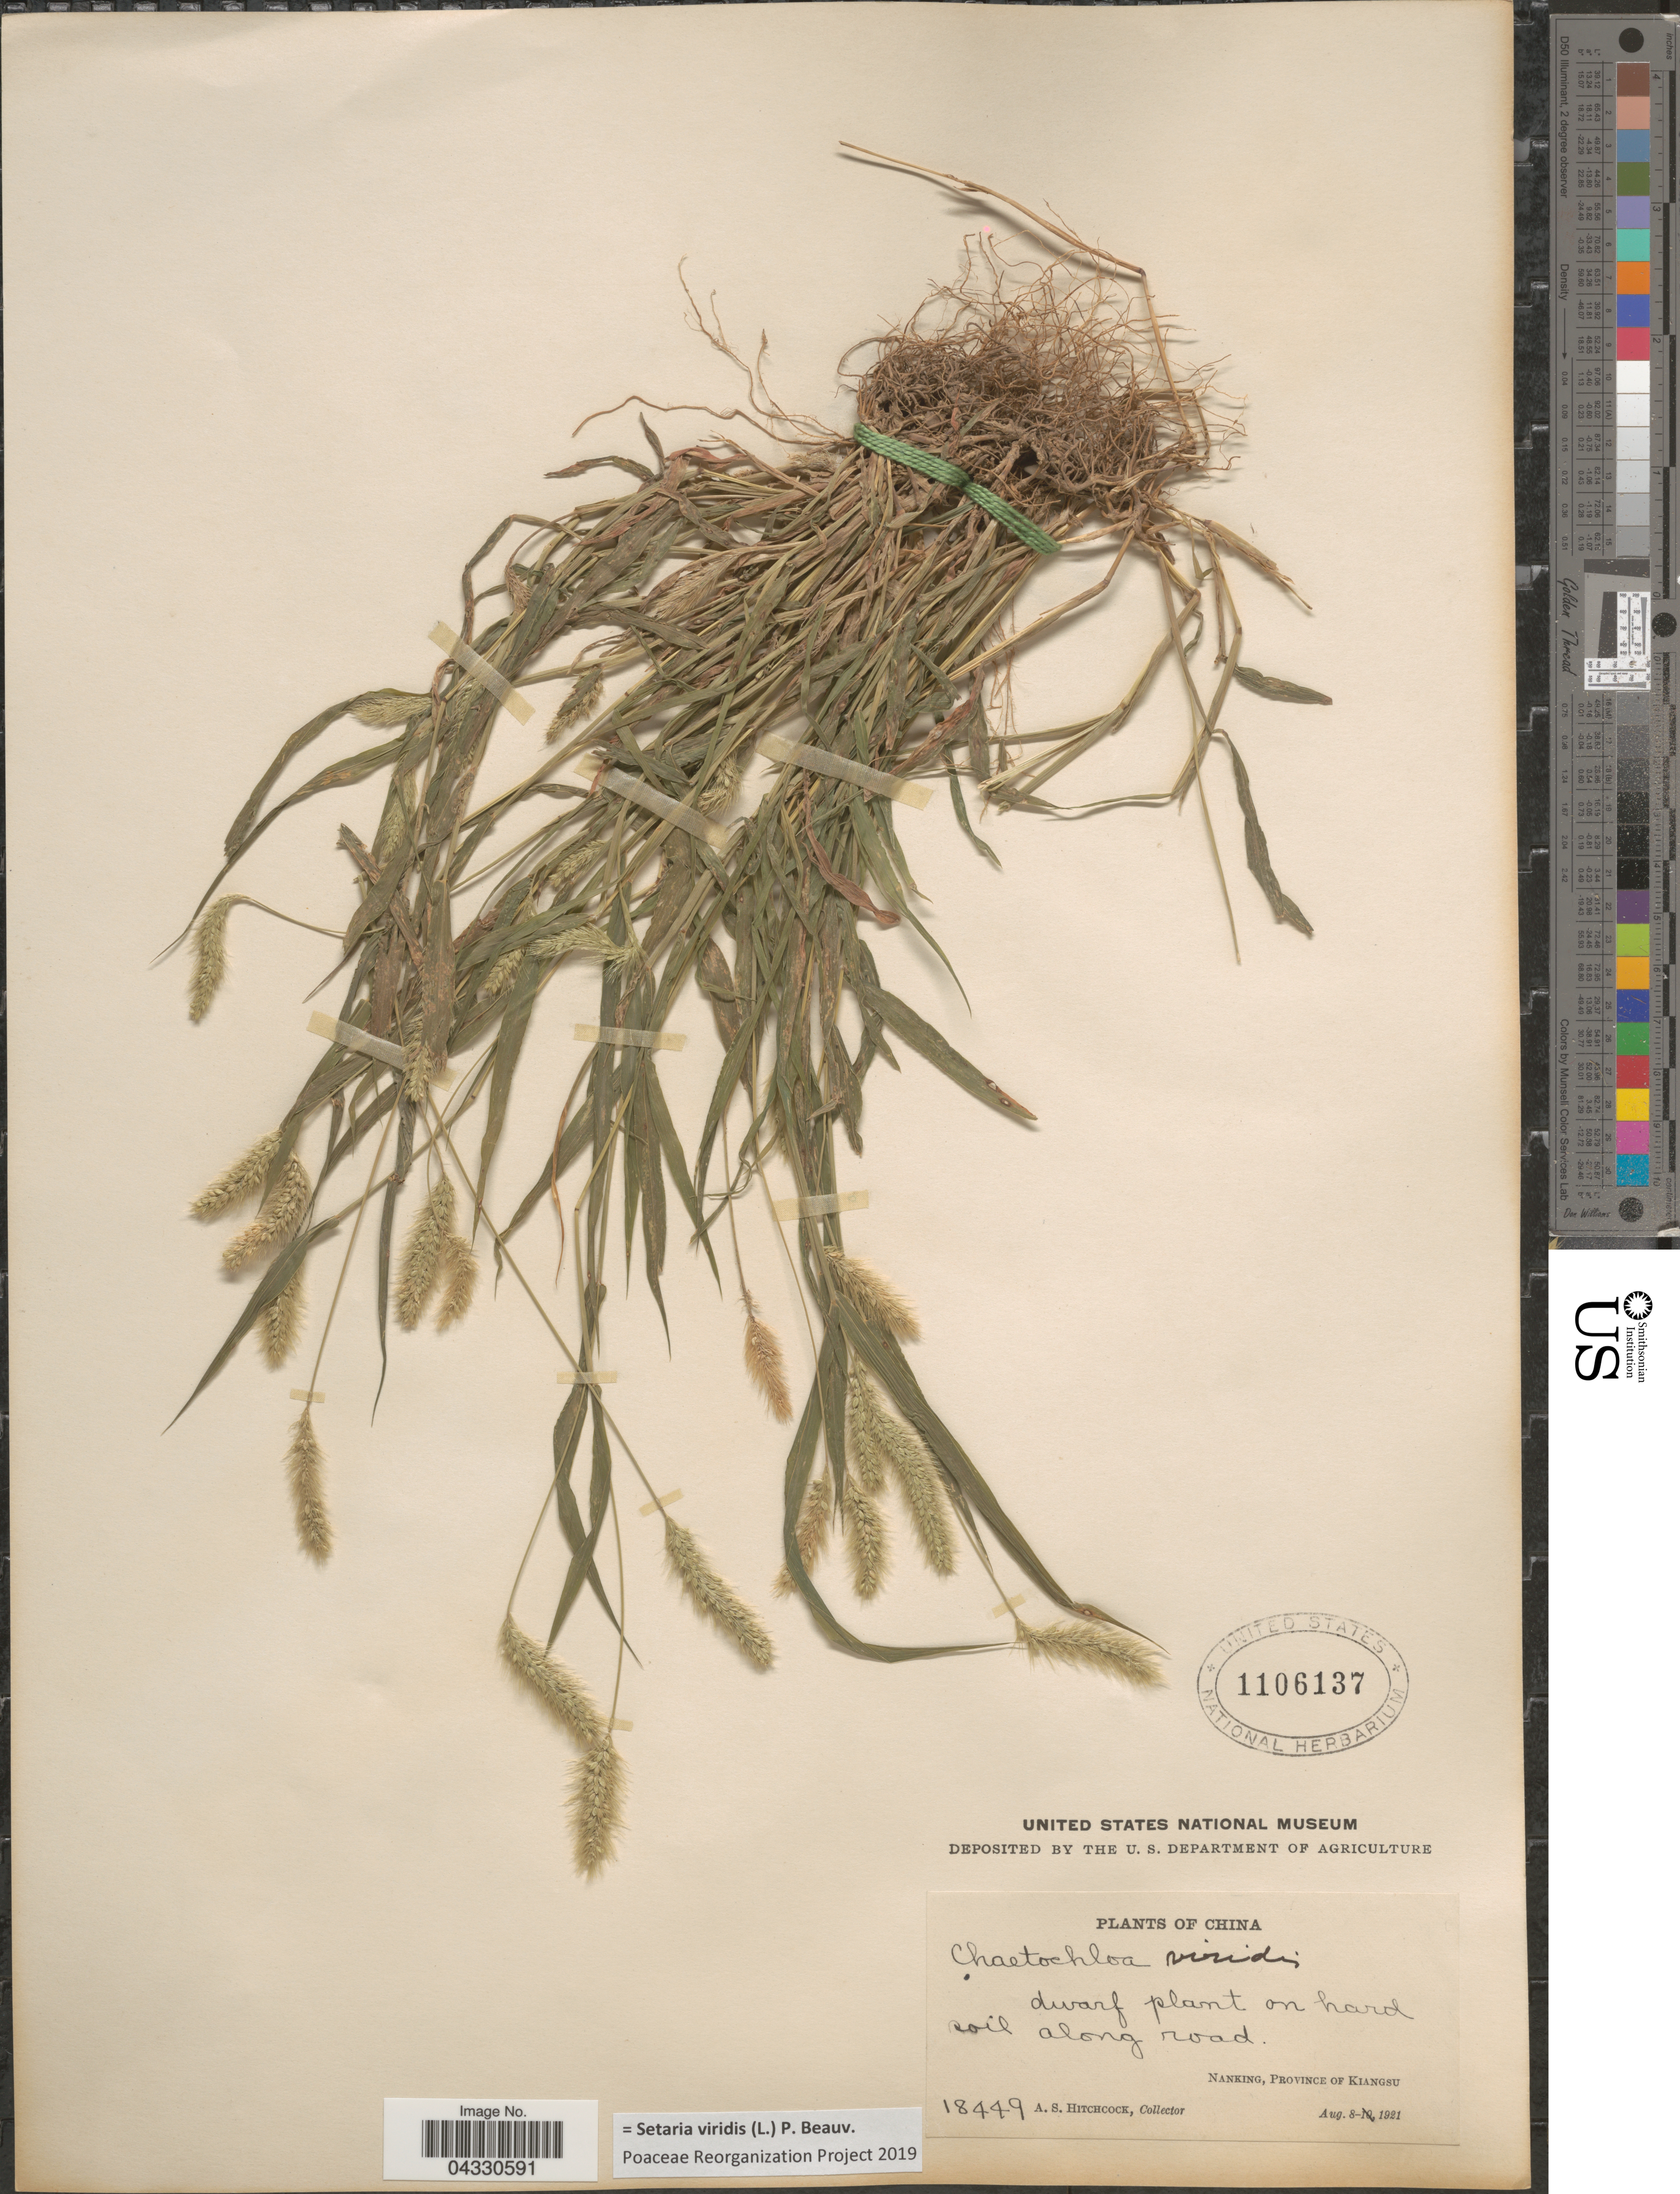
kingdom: Plantae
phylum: Tracheophyta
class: Liliopsida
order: Poales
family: Poaceae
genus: Setaria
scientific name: Setaria viridis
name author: (L.) P. Beauv.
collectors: A. S. Hitchcock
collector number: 18449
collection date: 1921-08-08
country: China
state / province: Jiangsu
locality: On hard soil along road. Nanking, Province of Kiangsu.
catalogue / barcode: US 1106137